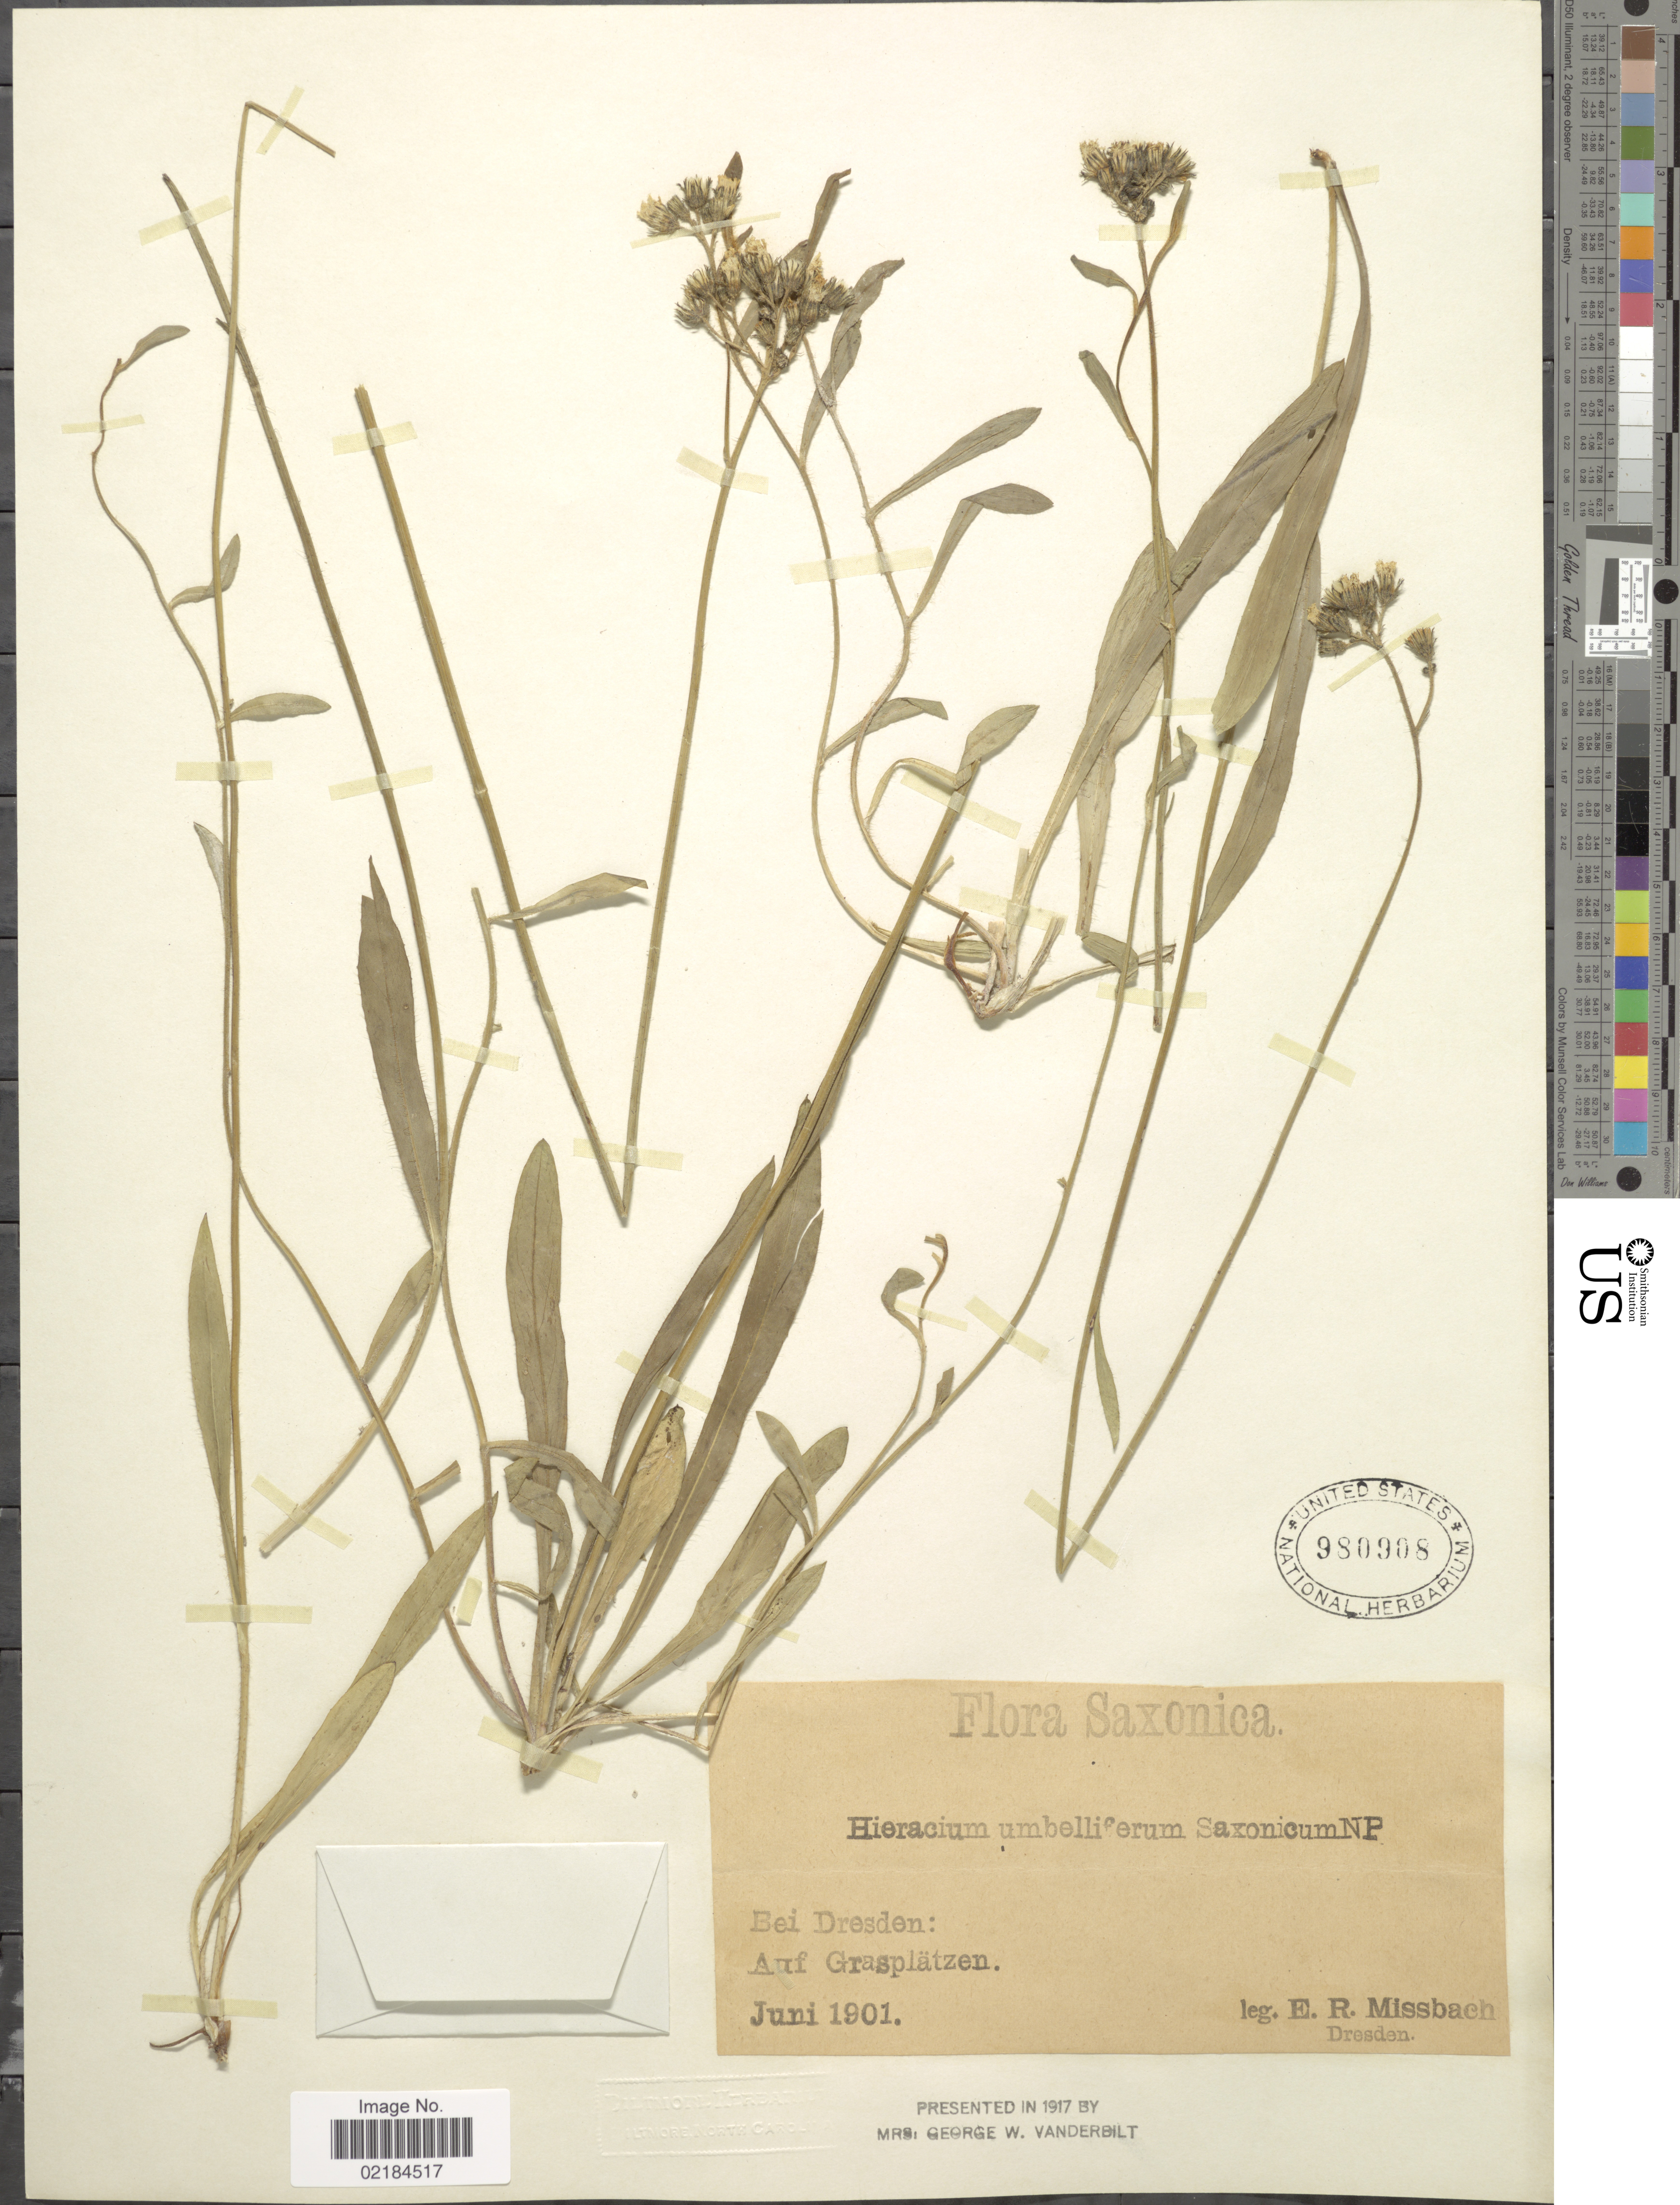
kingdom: Plantae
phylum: Tracheophyta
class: Magnoliopsida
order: Asterales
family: Asteraceae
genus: Hieracium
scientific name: Hieracium umbelliferum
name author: (Lindeb.) Norrlin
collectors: E. Missbach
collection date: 1901-06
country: Germany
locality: Bei Dresden: Auf Grasplatzen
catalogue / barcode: US 980908